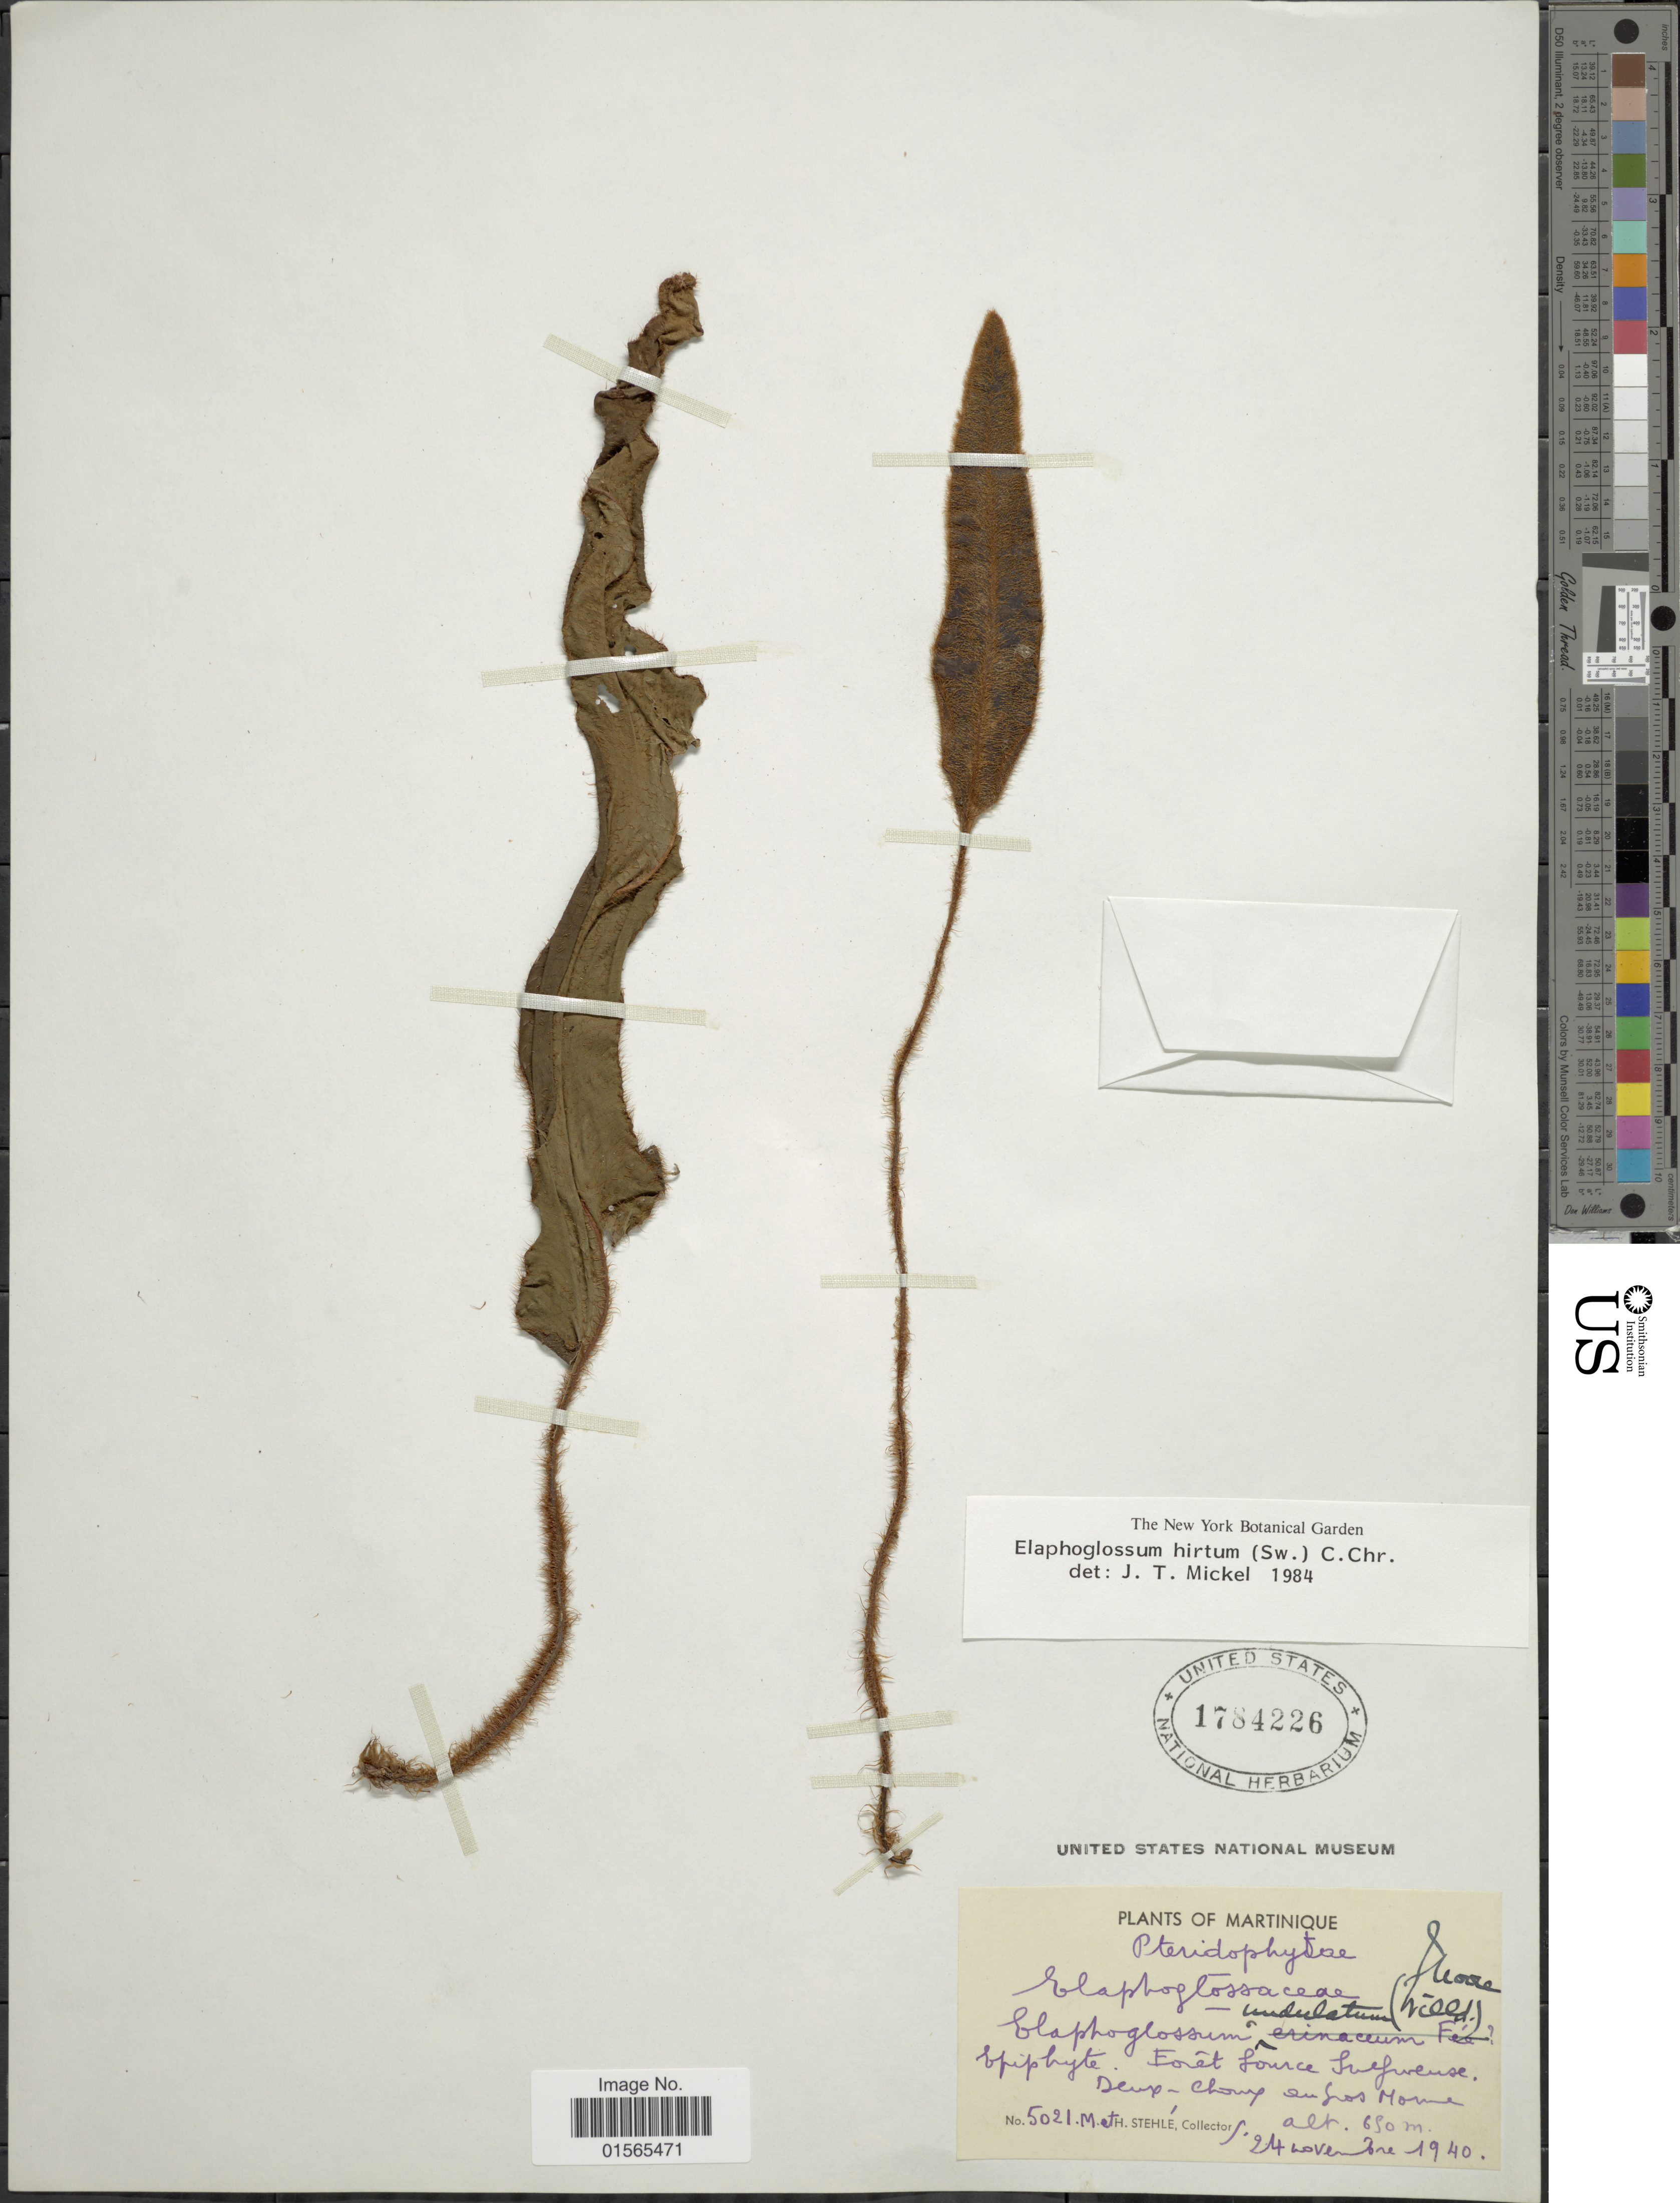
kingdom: Plantae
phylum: Tracheophyta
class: Polypodiopsida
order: Polypodiales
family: Dryopteridaceae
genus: Elaphoglossum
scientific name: Elaphoglossum hirtum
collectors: M. Stehlé & H. Stehlé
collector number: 5021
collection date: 1940-11-24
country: Martinique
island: Martinique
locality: Foret Source Sulfureuse, Deux - Choux, Gros Morne.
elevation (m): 650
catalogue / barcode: US 1784226